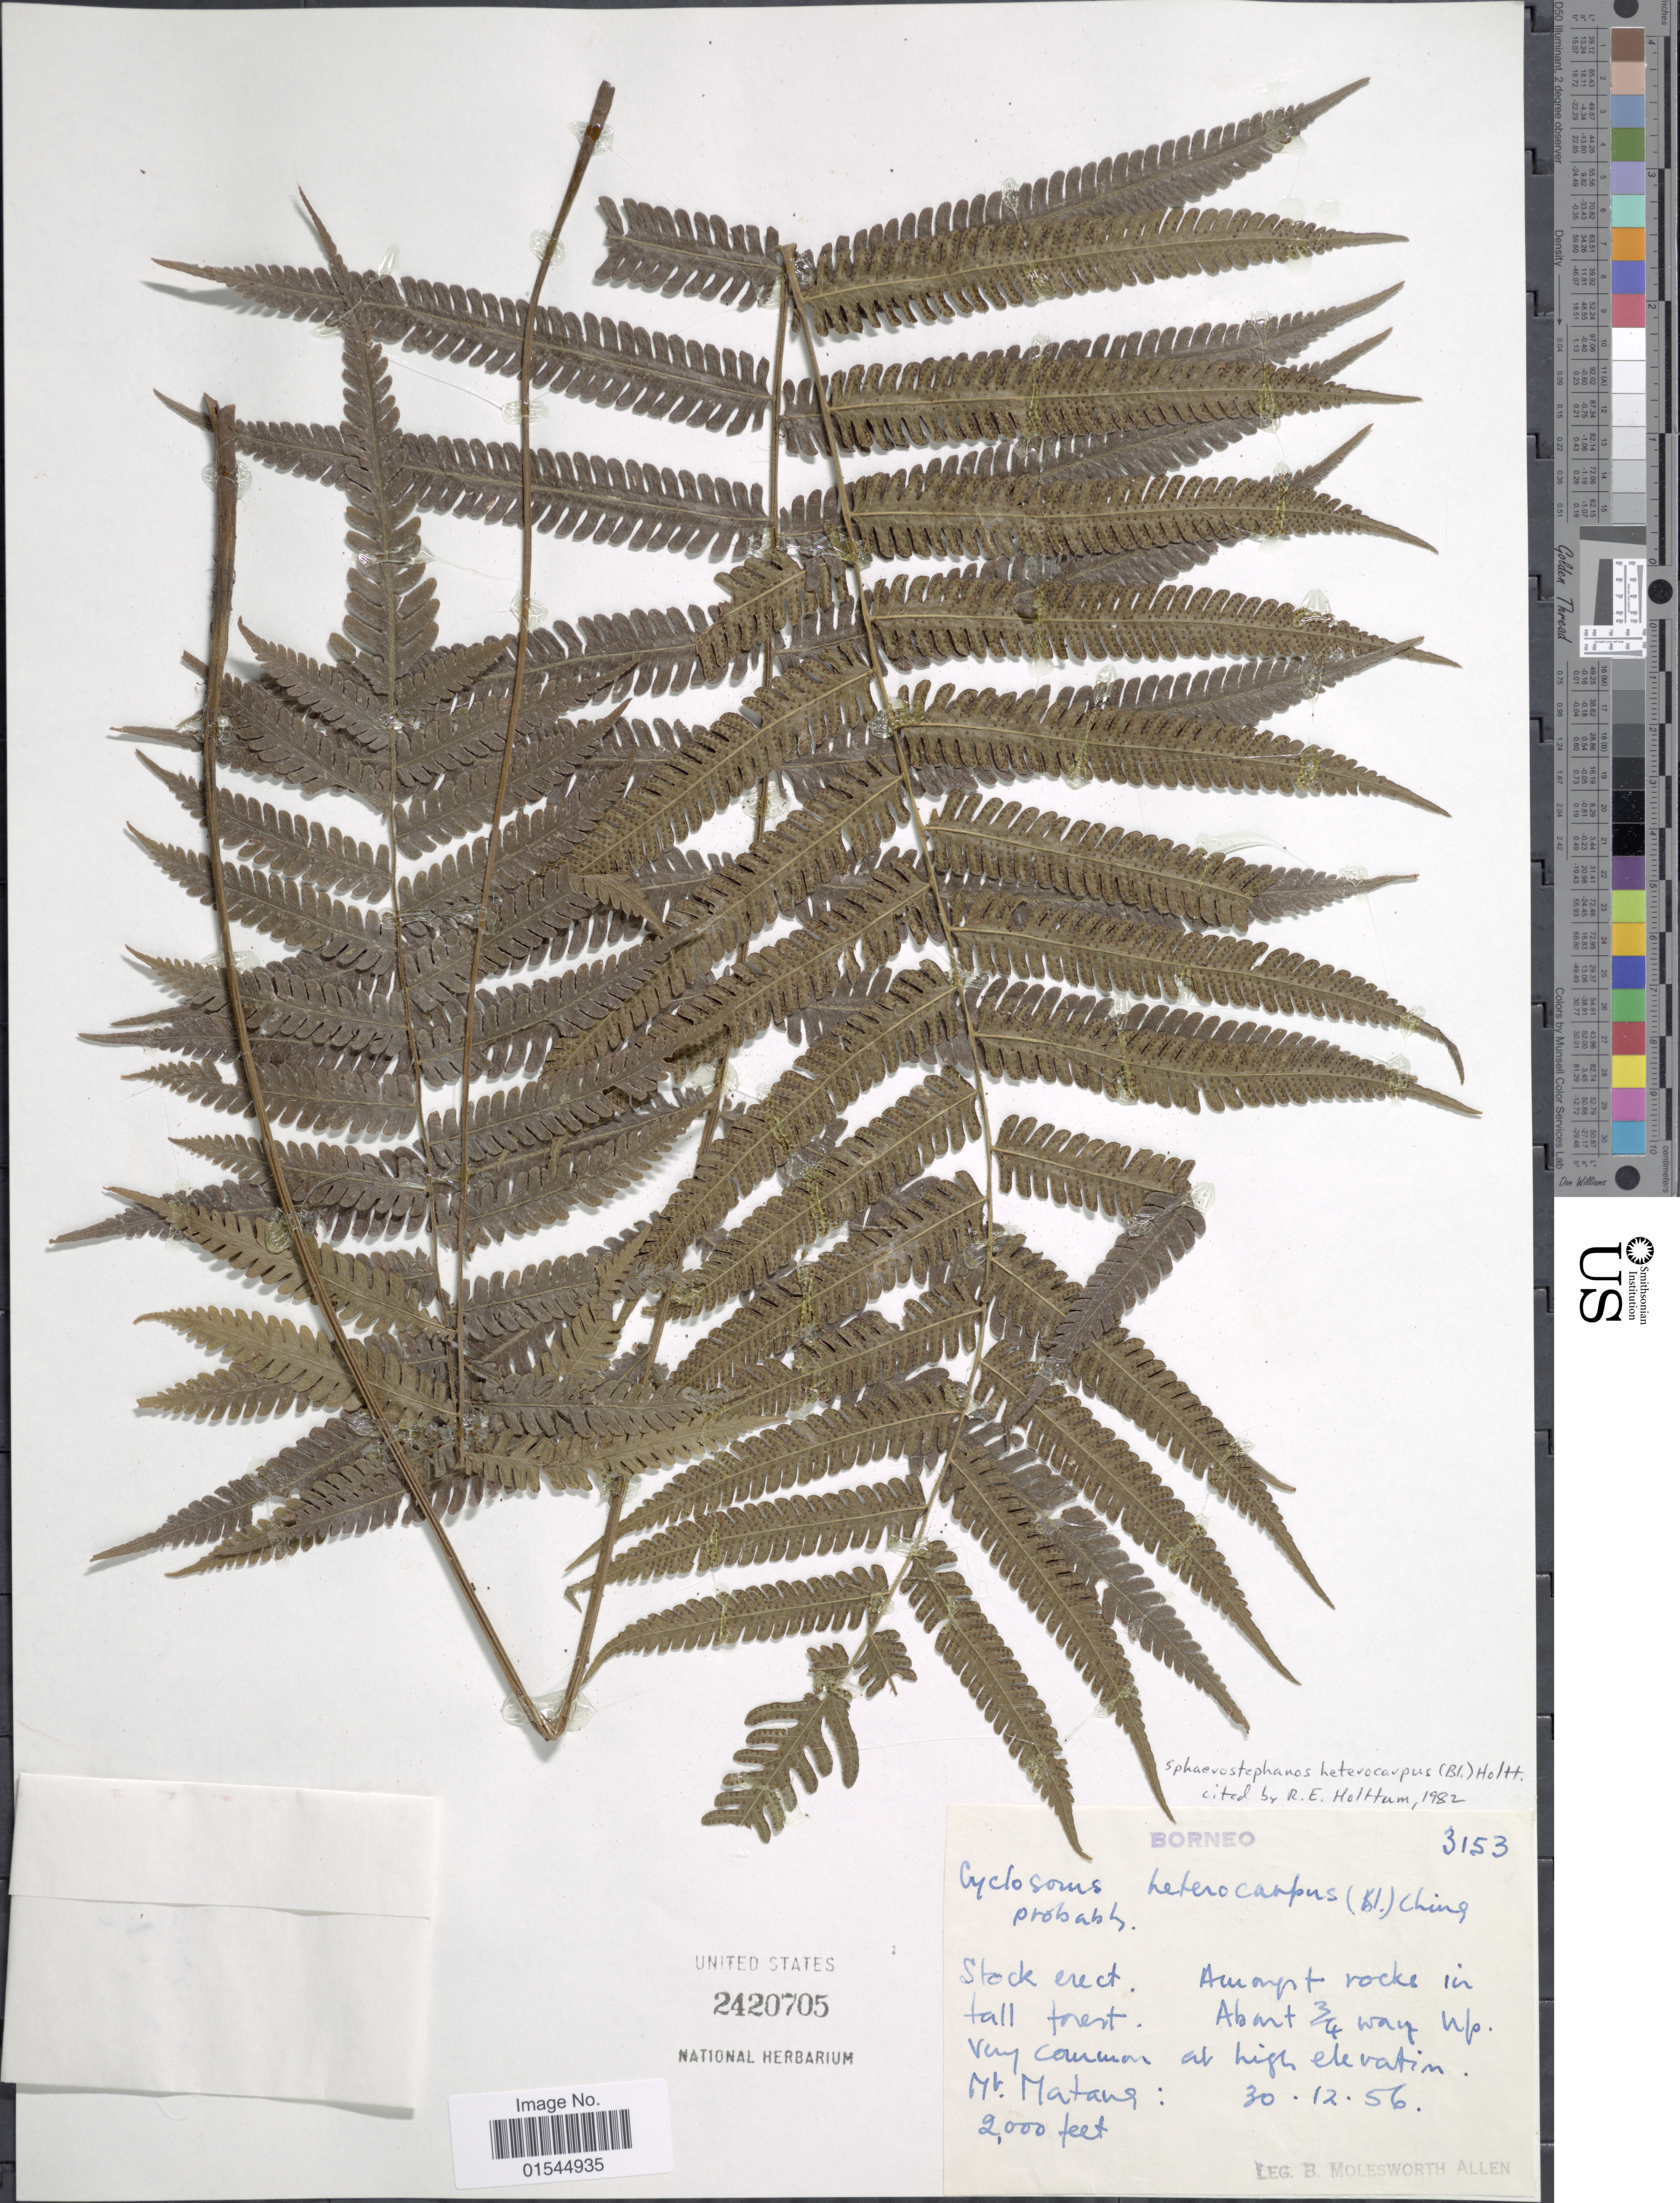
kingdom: Plantae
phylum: Tracheophyta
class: Polypodiopsida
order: Polypodiales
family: Thelypteridaceae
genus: Sphaerostephanos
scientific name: Sphaerostephanos heterocarpus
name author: (Blume) Holttum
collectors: B. E. G. Molesworth-Allen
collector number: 3153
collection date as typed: Transcribed d/m/y: 30/12/56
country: Malaysia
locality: Borneo, Mt. Matang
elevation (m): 610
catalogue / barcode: US 2420705